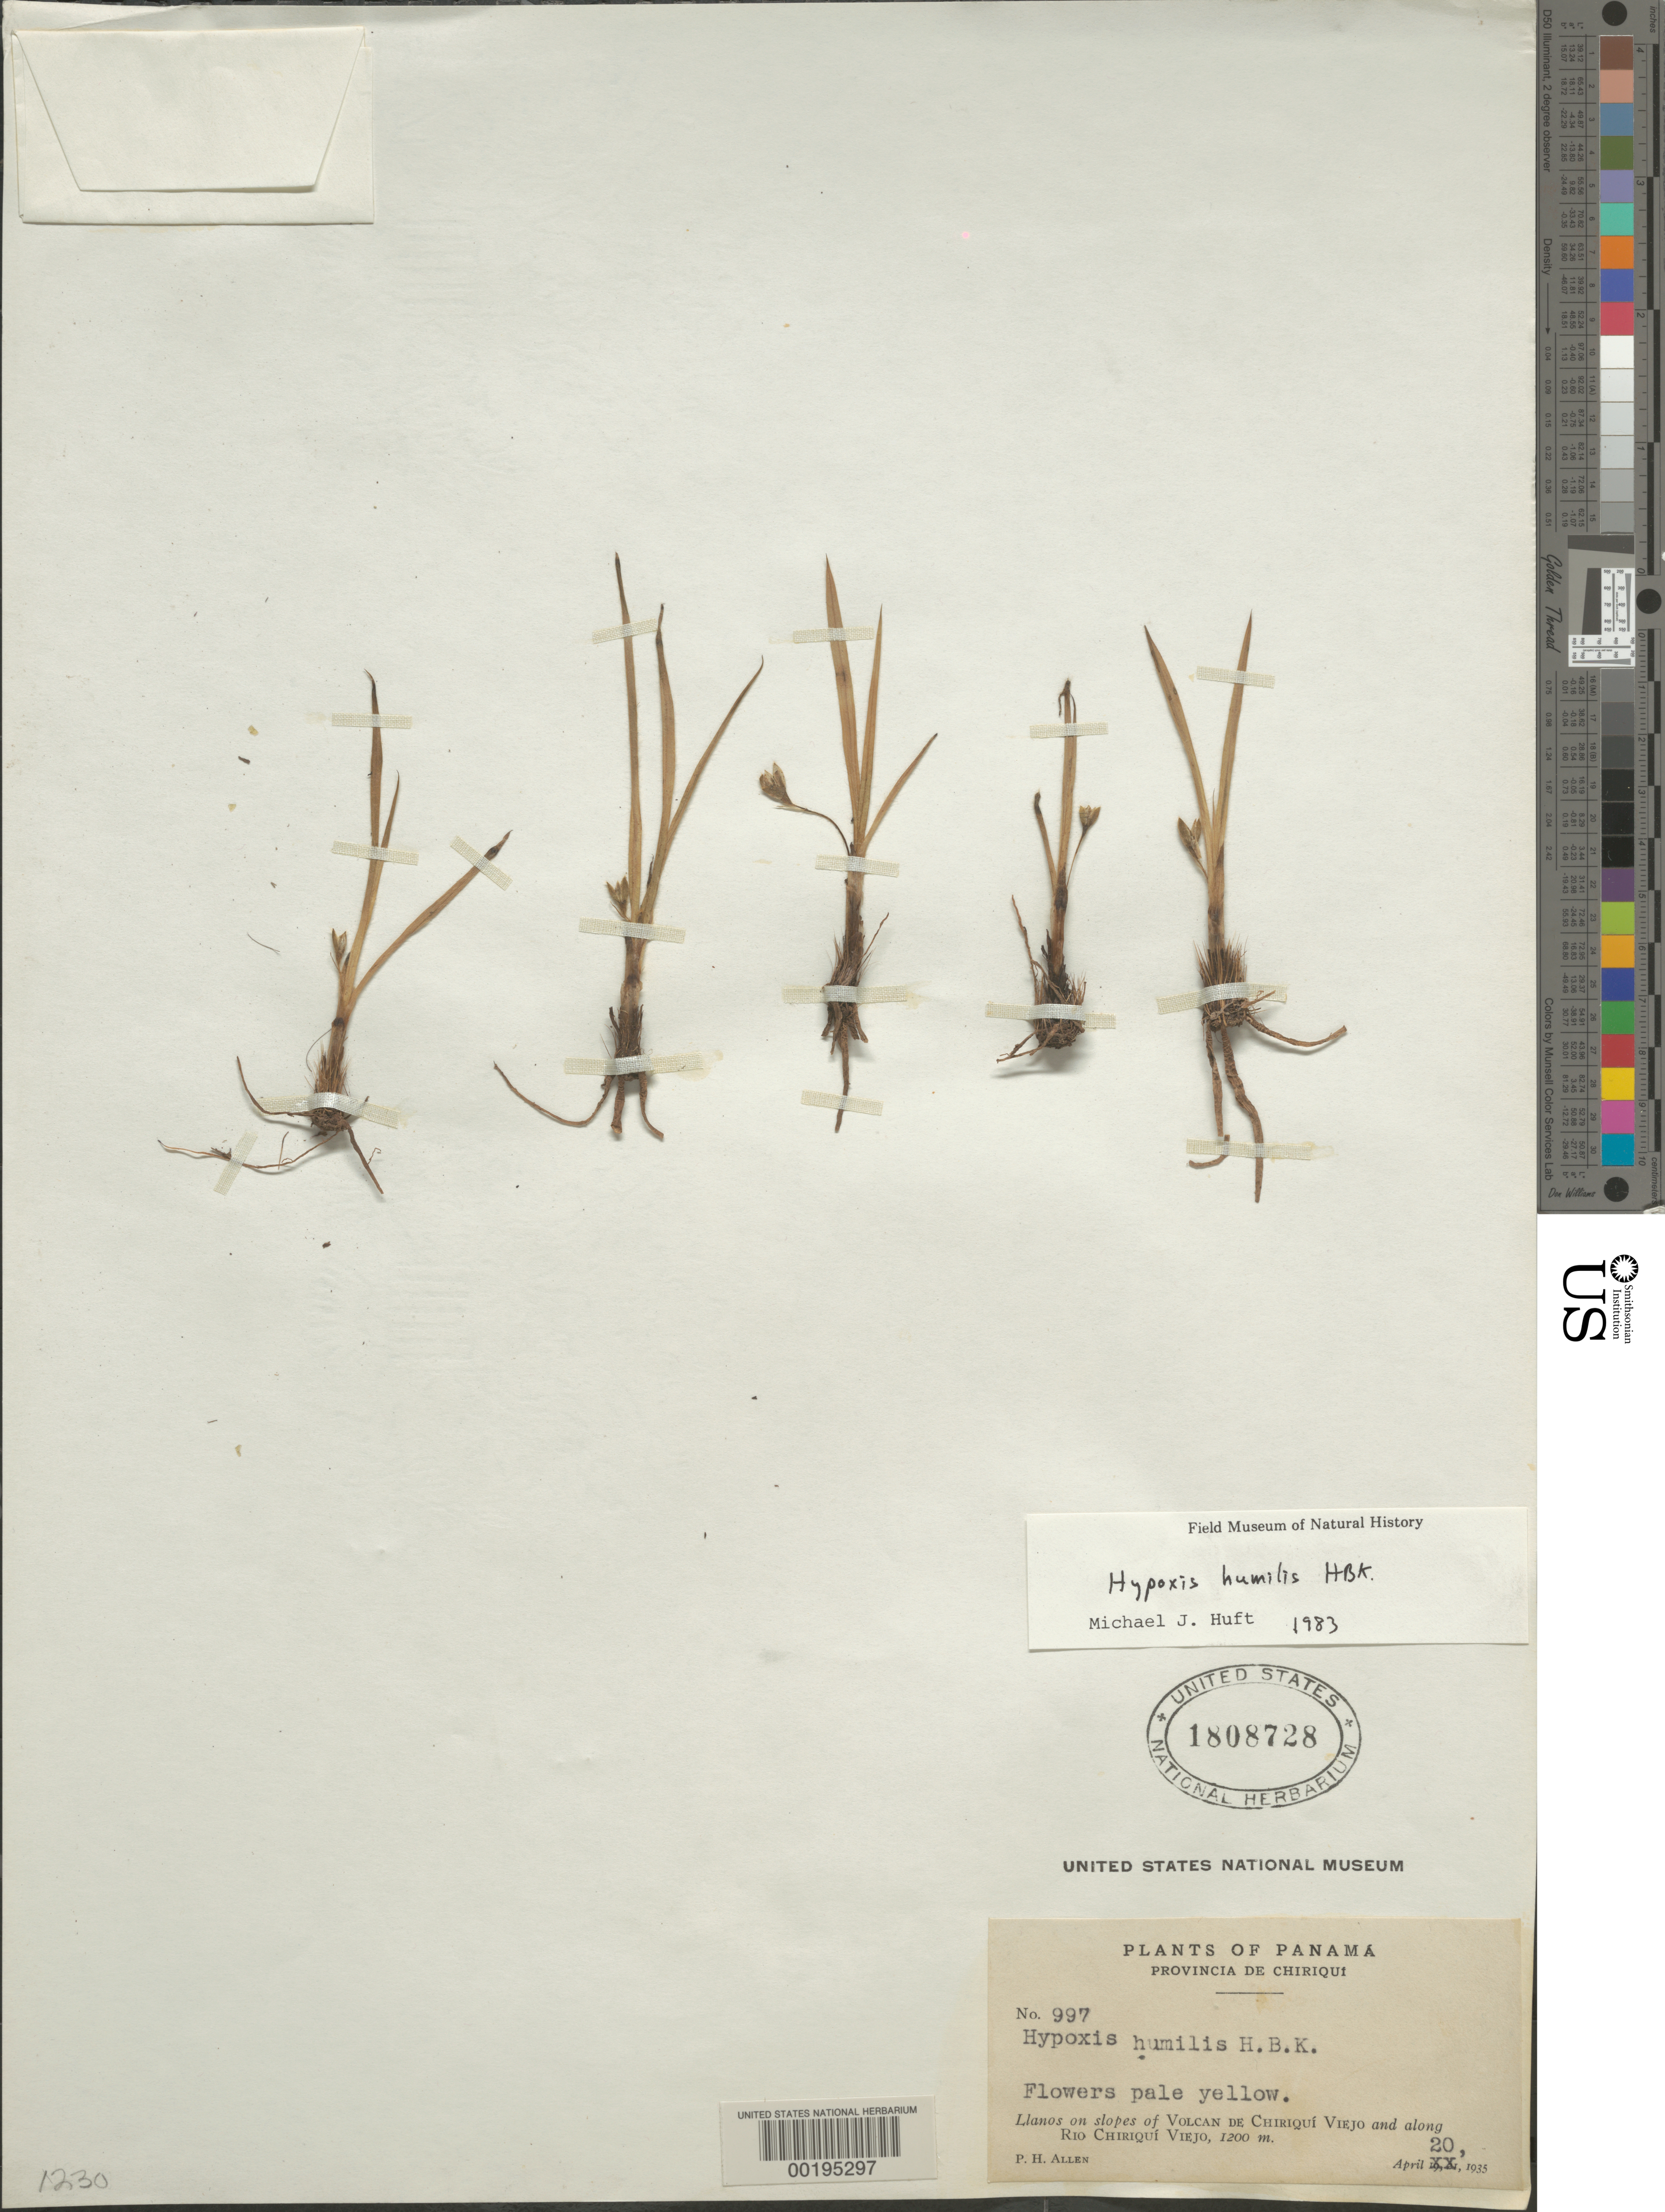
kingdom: Plantae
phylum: Tracheophyta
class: Liliopsida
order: Asparagales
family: Hypoxidaceae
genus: Hypoxis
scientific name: Hypoxis humilis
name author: Tharp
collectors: P. H. Allen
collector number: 997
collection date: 1935-04-20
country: Panama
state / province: Chiriqui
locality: Llanos on slopes of Volcan de Chiriquí Viejo and along Rio Chiriquí Viejo.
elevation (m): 1200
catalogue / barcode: US 1808728